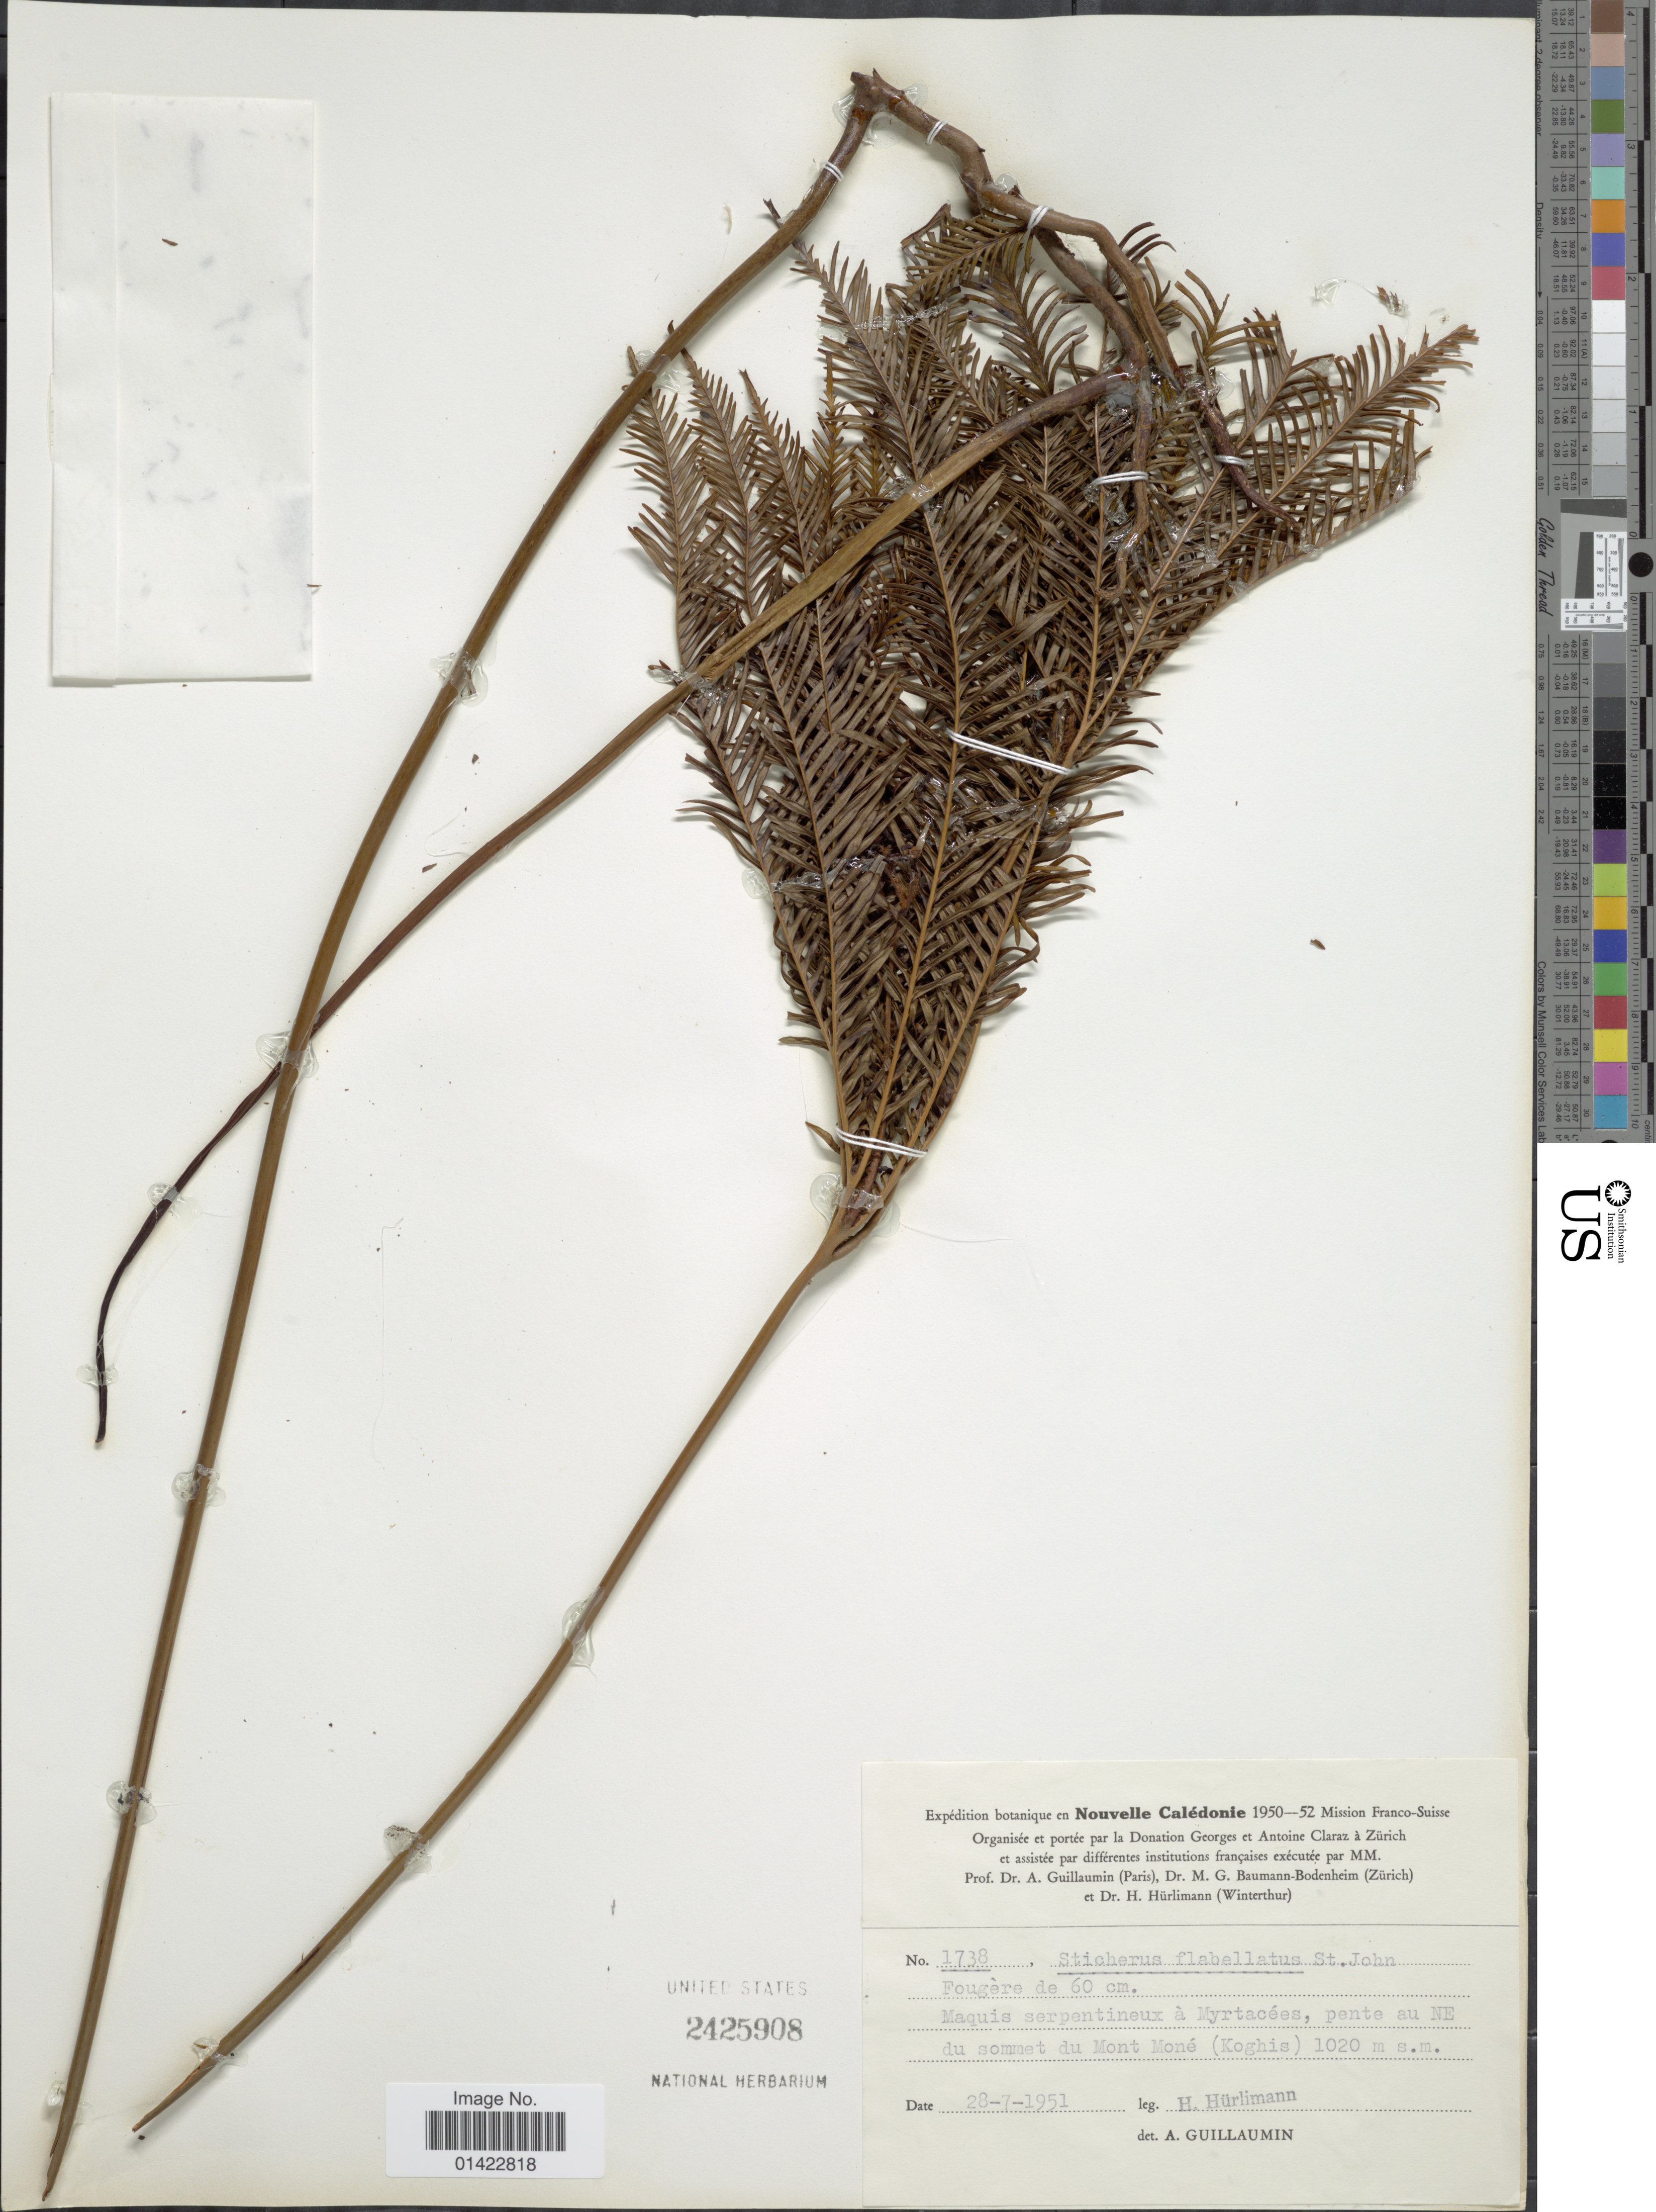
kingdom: Plantae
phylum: Tracheophyta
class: Polypodiopsida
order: Gleicheniales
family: Gleicheniaceae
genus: Sticherus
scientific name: Sticherus flabellatus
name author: (R. Br.) H. St. John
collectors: H. Hürlimann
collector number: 1738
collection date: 1951-07-28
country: New Caledonia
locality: Maquis serpentineuz à Myrtacées, pente au NE du sommet du Mont Moné (Koghis)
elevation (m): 1020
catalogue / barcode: US 2425908